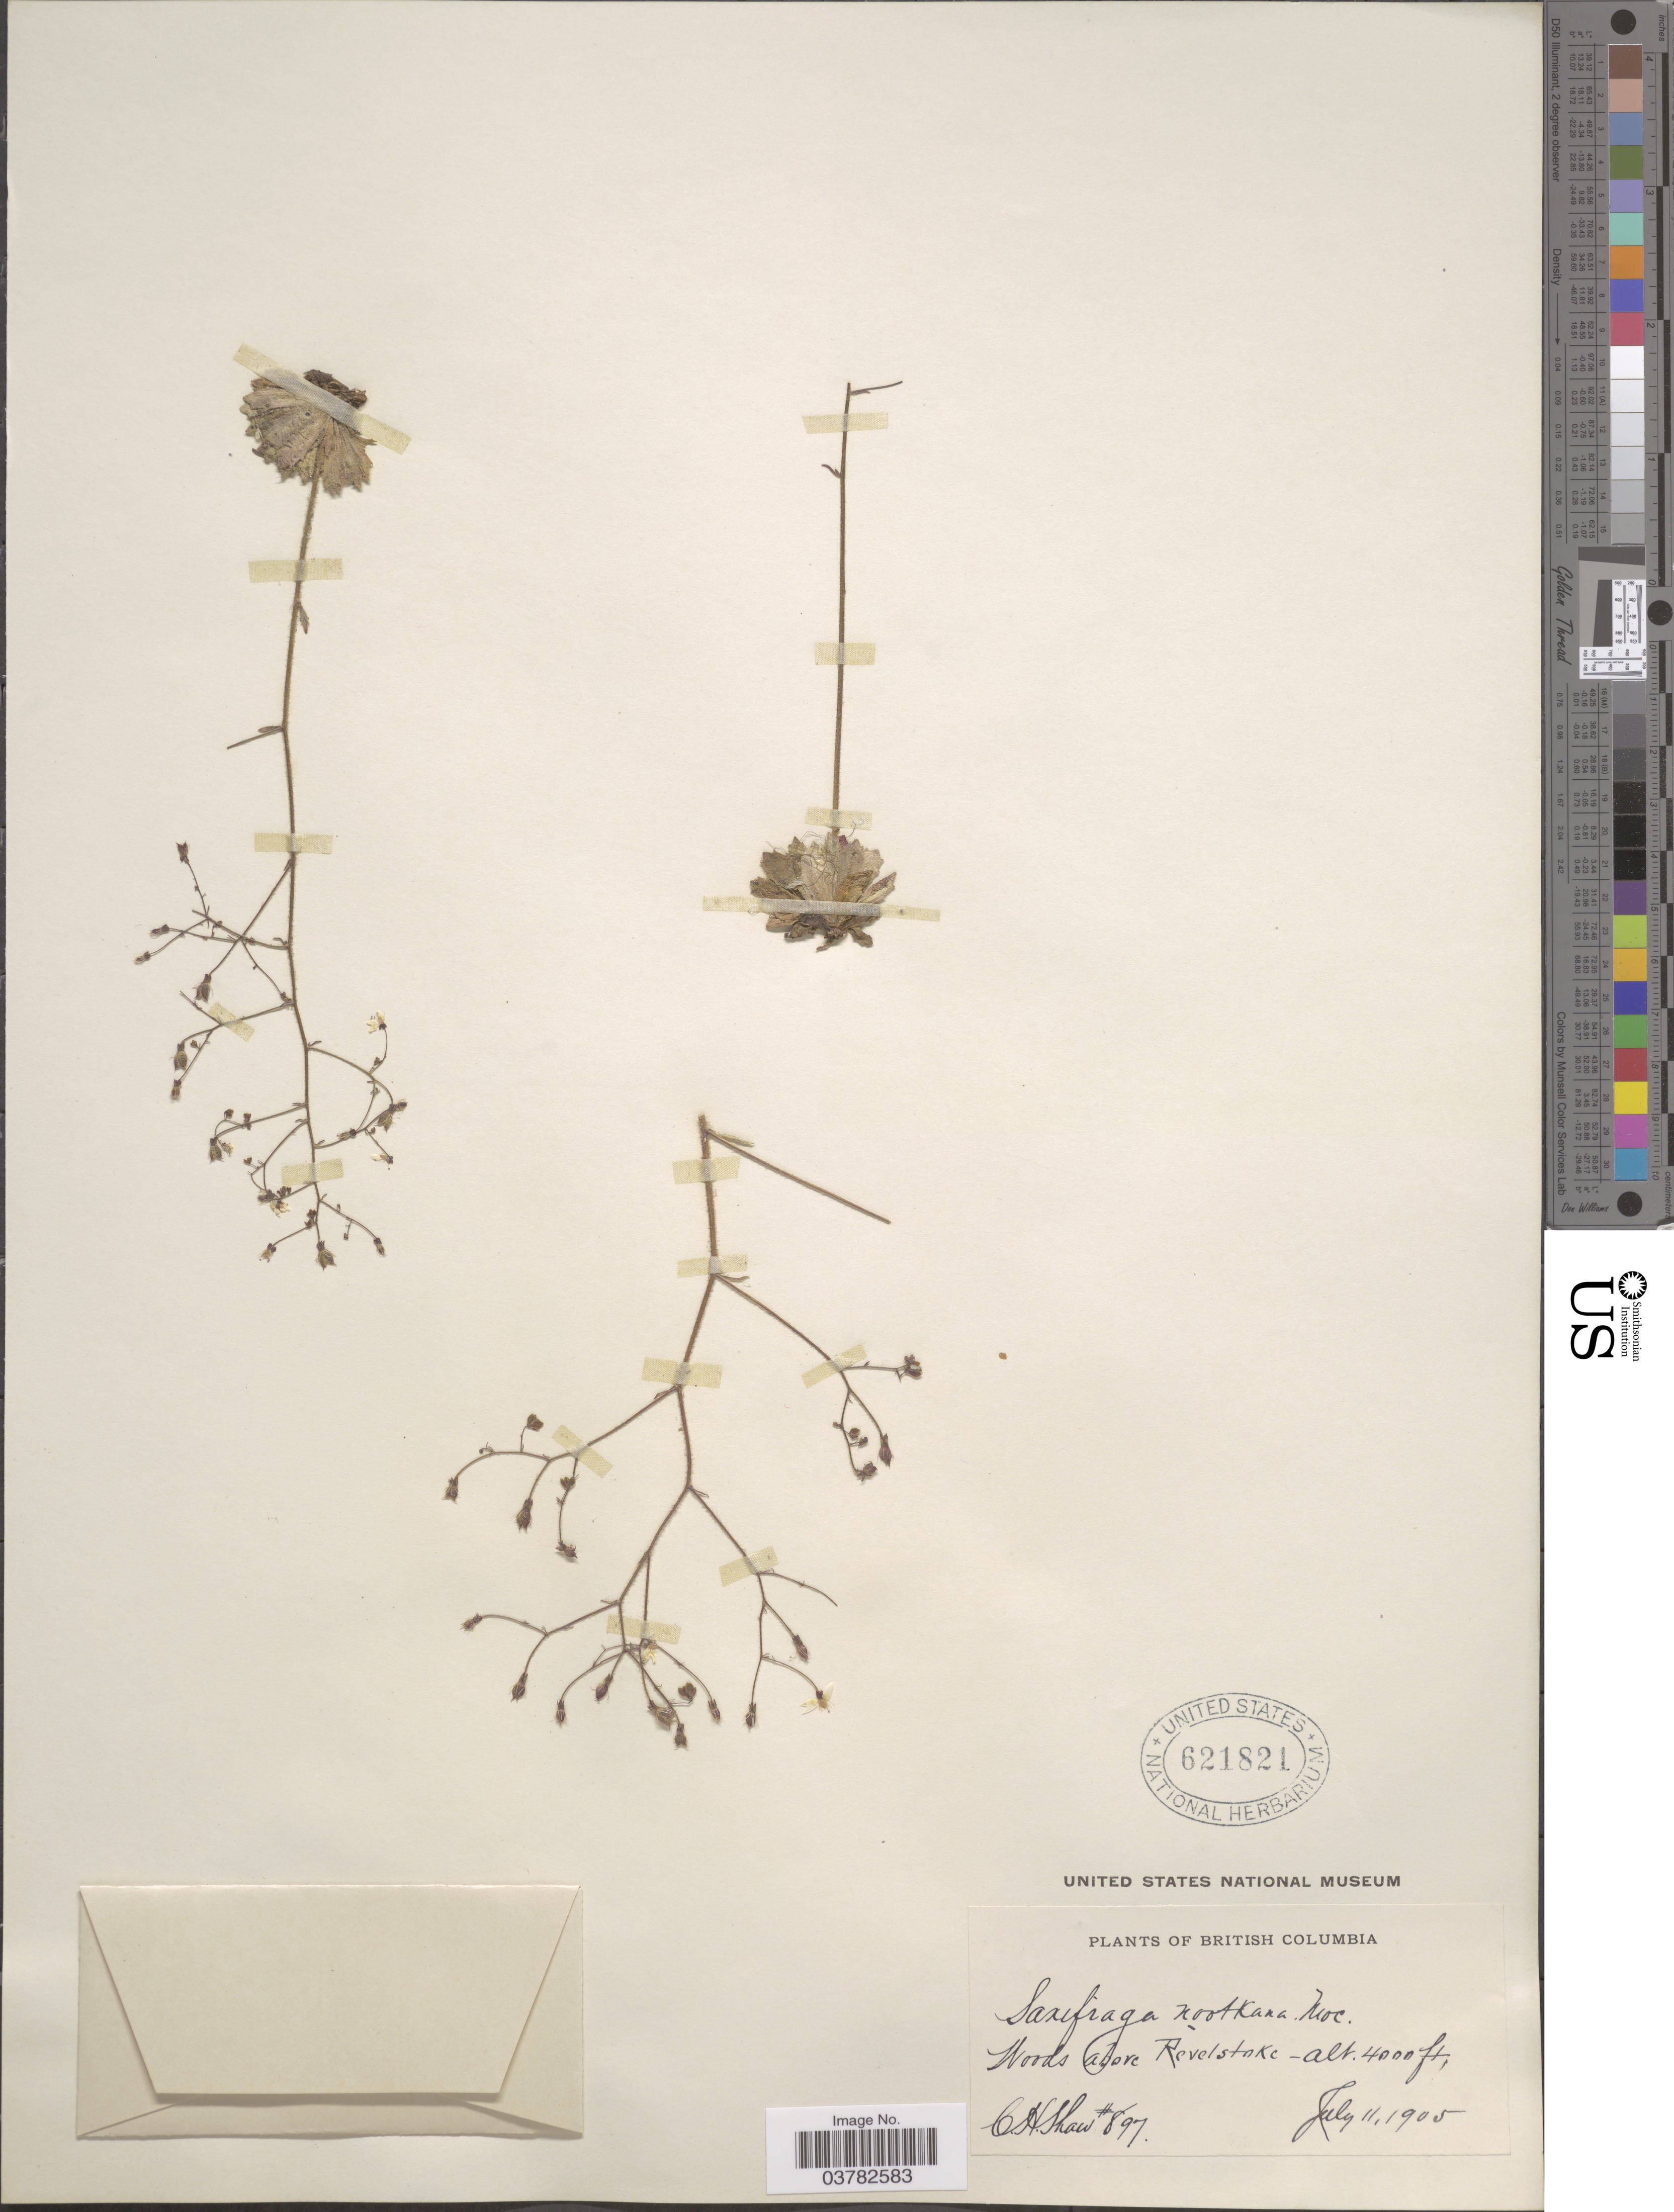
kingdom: Plantae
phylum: Tracheophyta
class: Magnoliopsida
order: Saxifragales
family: Saxifragaceae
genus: Micranthes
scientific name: Micranthes stellaris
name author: (L.) Galasso et al.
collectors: C. H. Shaw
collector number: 897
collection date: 1905-07-11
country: Canada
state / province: British Columbia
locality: Woods above Revelstoke.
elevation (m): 1219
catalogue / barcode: US 621821